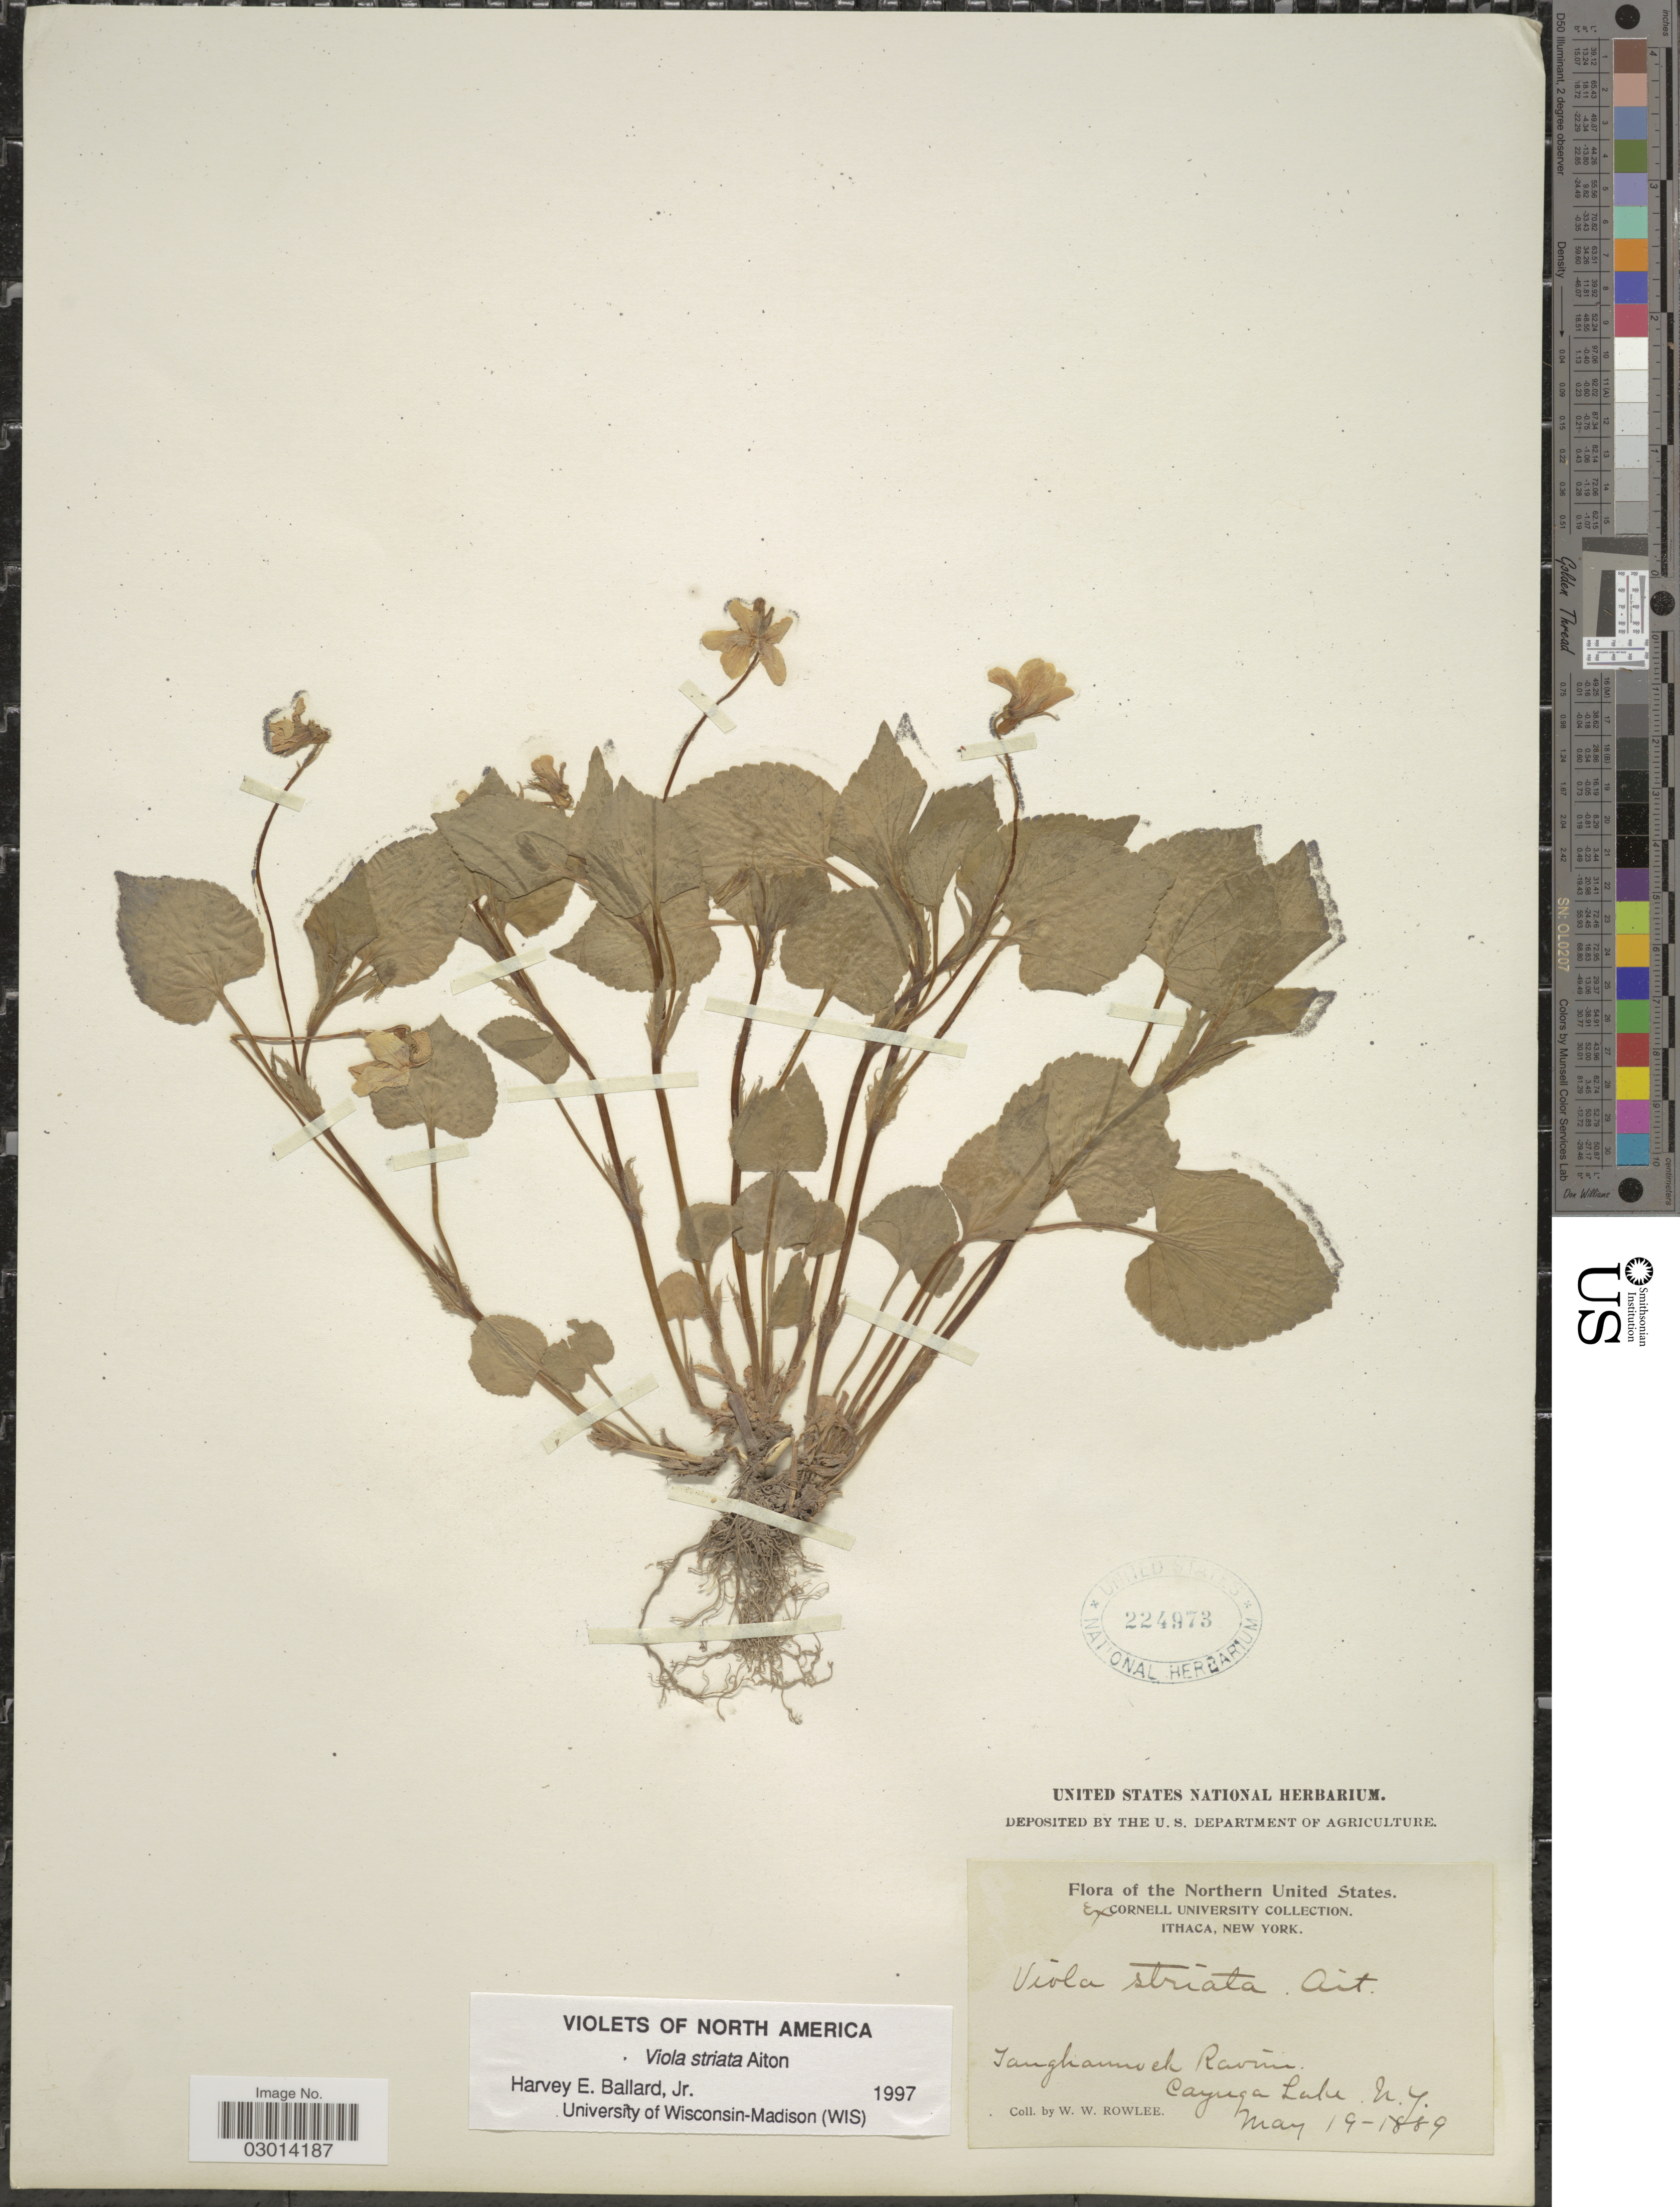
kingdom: Plantae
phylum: Tracheophyta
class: Magnoliopsida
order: Malpighiales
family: Violaceae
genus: Viola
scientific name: Viola rostrata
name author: Pursh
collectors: W. W. Rowlee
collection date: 1889-05-19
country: United States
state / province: New York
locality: Taughannock Ravine. Cayuga Lake. N. Y.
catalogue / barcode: US 224973